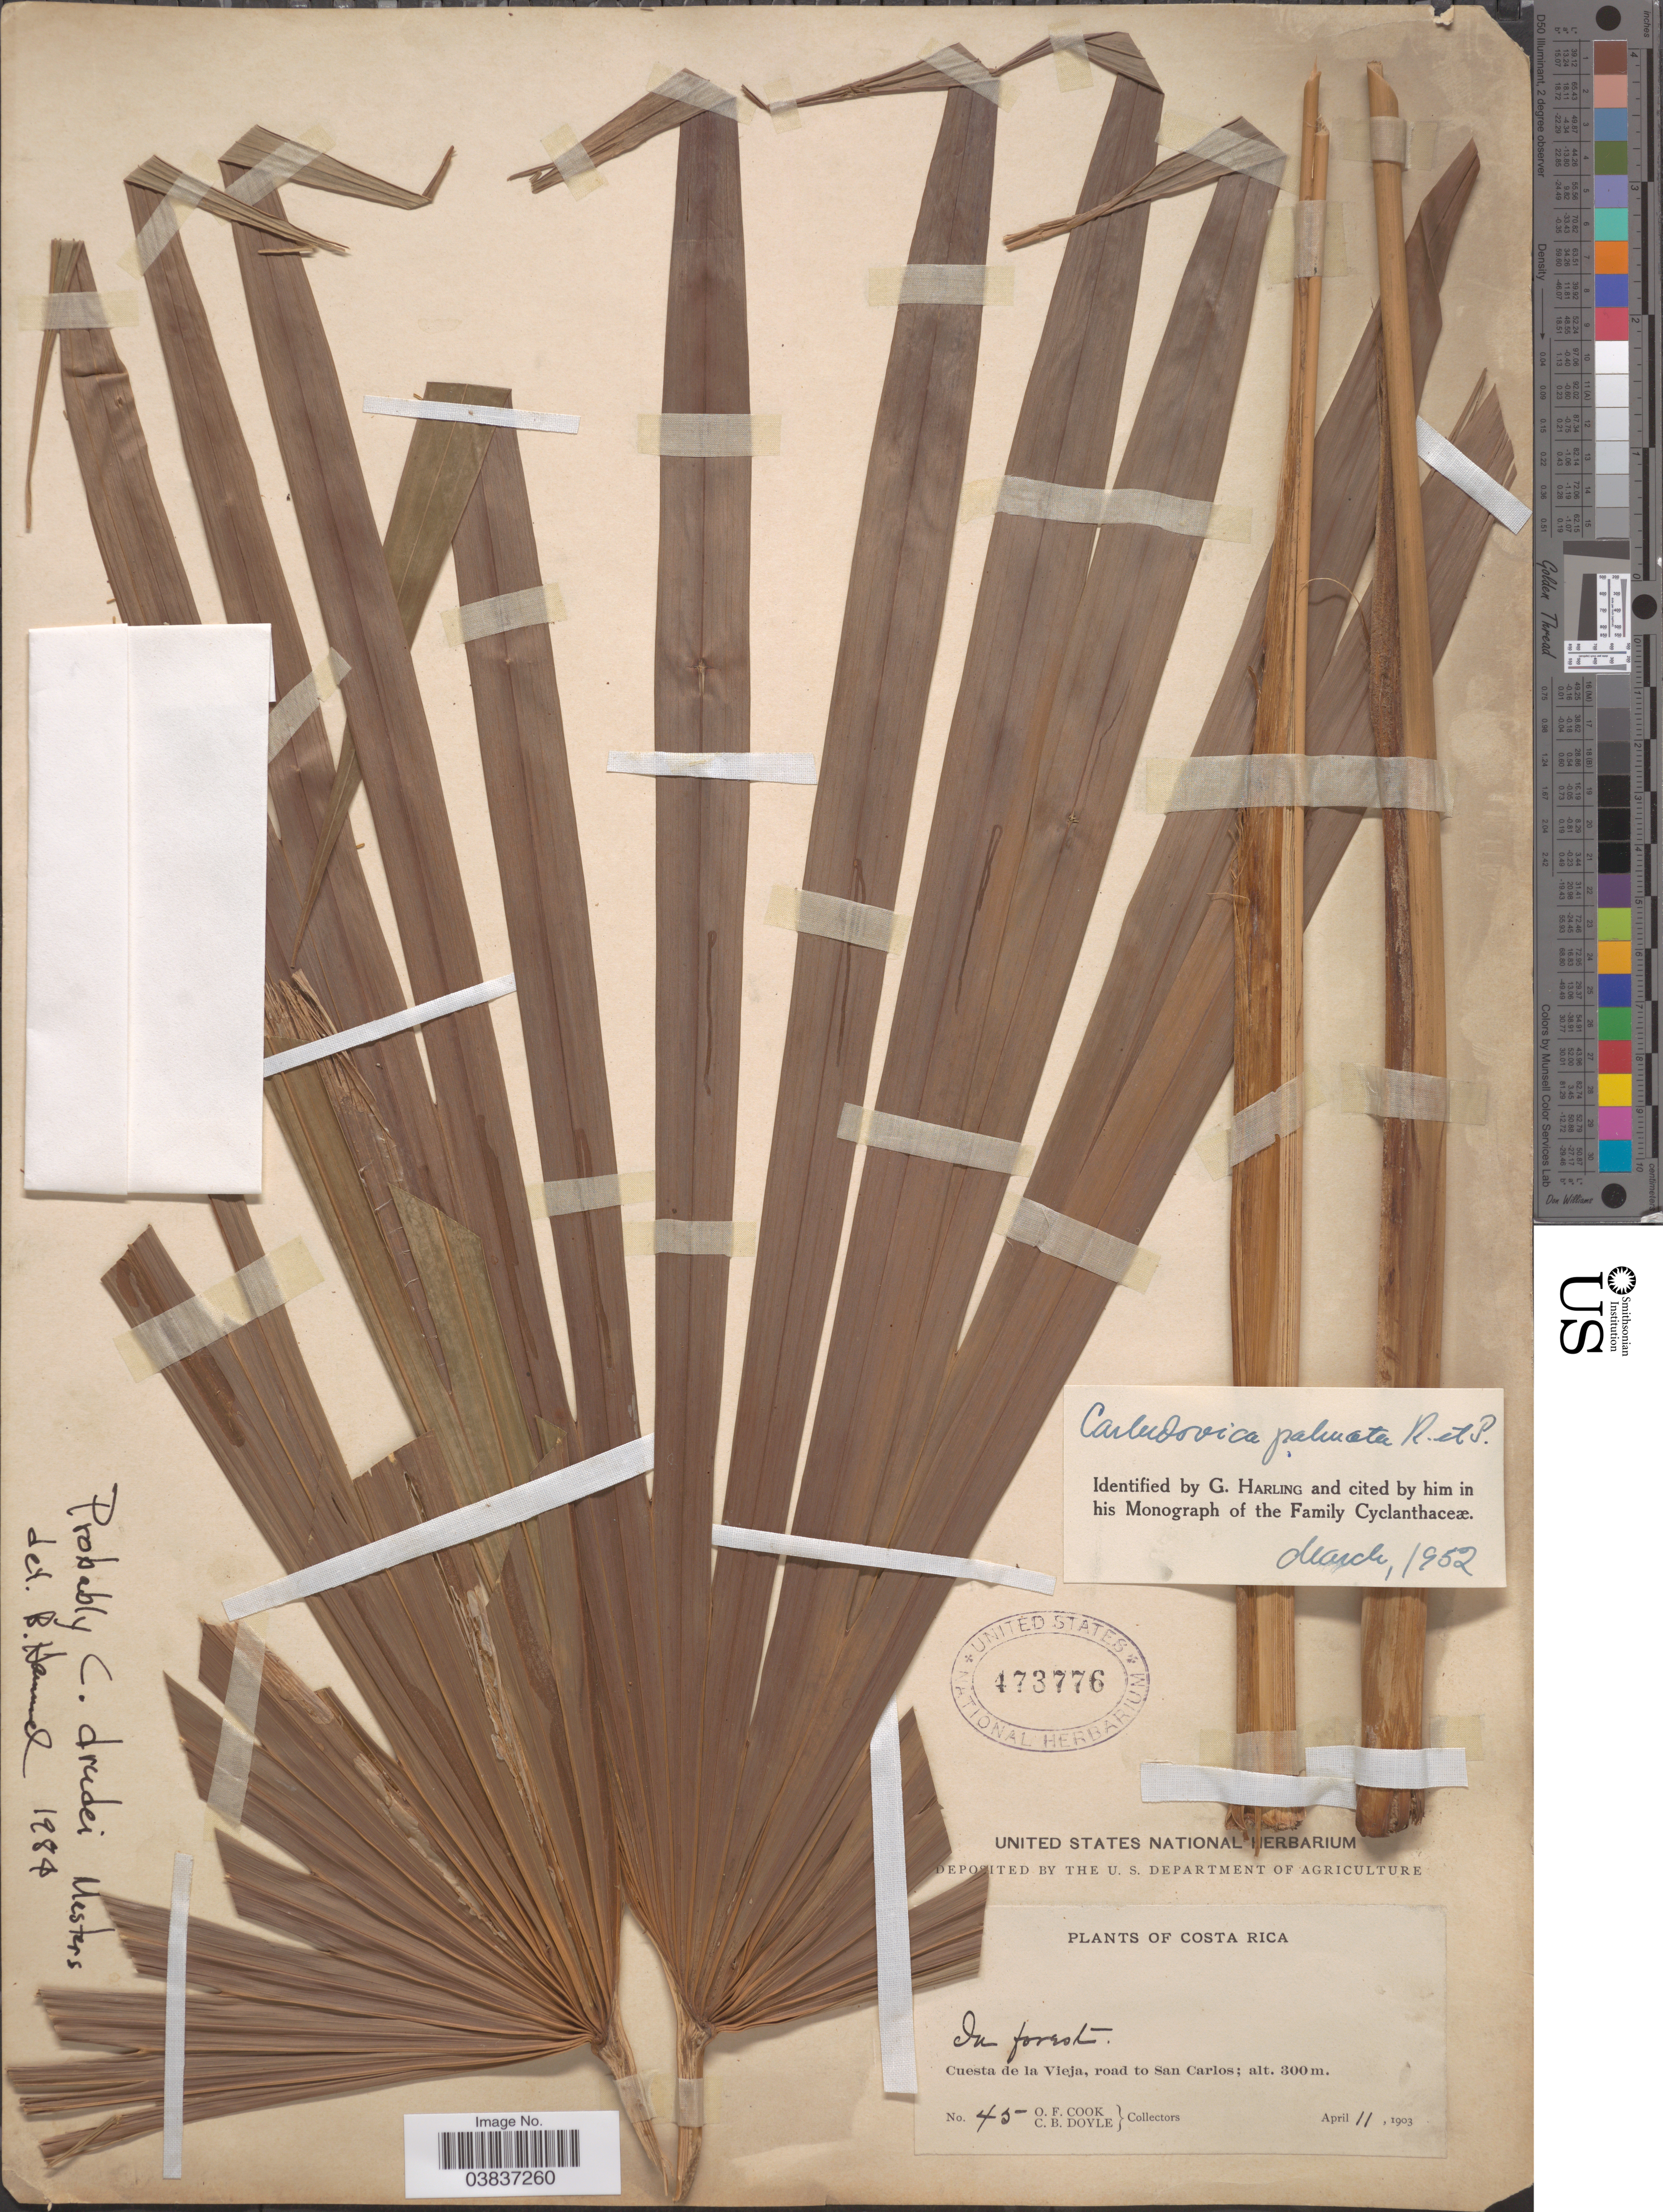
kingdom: Plantae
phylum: Tracheophyta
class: Liliopsida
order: Pandanales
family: Cyclanthaceae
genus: Carludovica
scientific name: Carludovica drudei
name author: Mast.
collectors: O. F. Cook & C. Doyle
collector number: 45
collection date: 1903-04-11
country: Costa Rica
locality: Cuesta de la Vieja, road to San Carlos.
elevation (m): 300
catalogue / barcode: US 473776